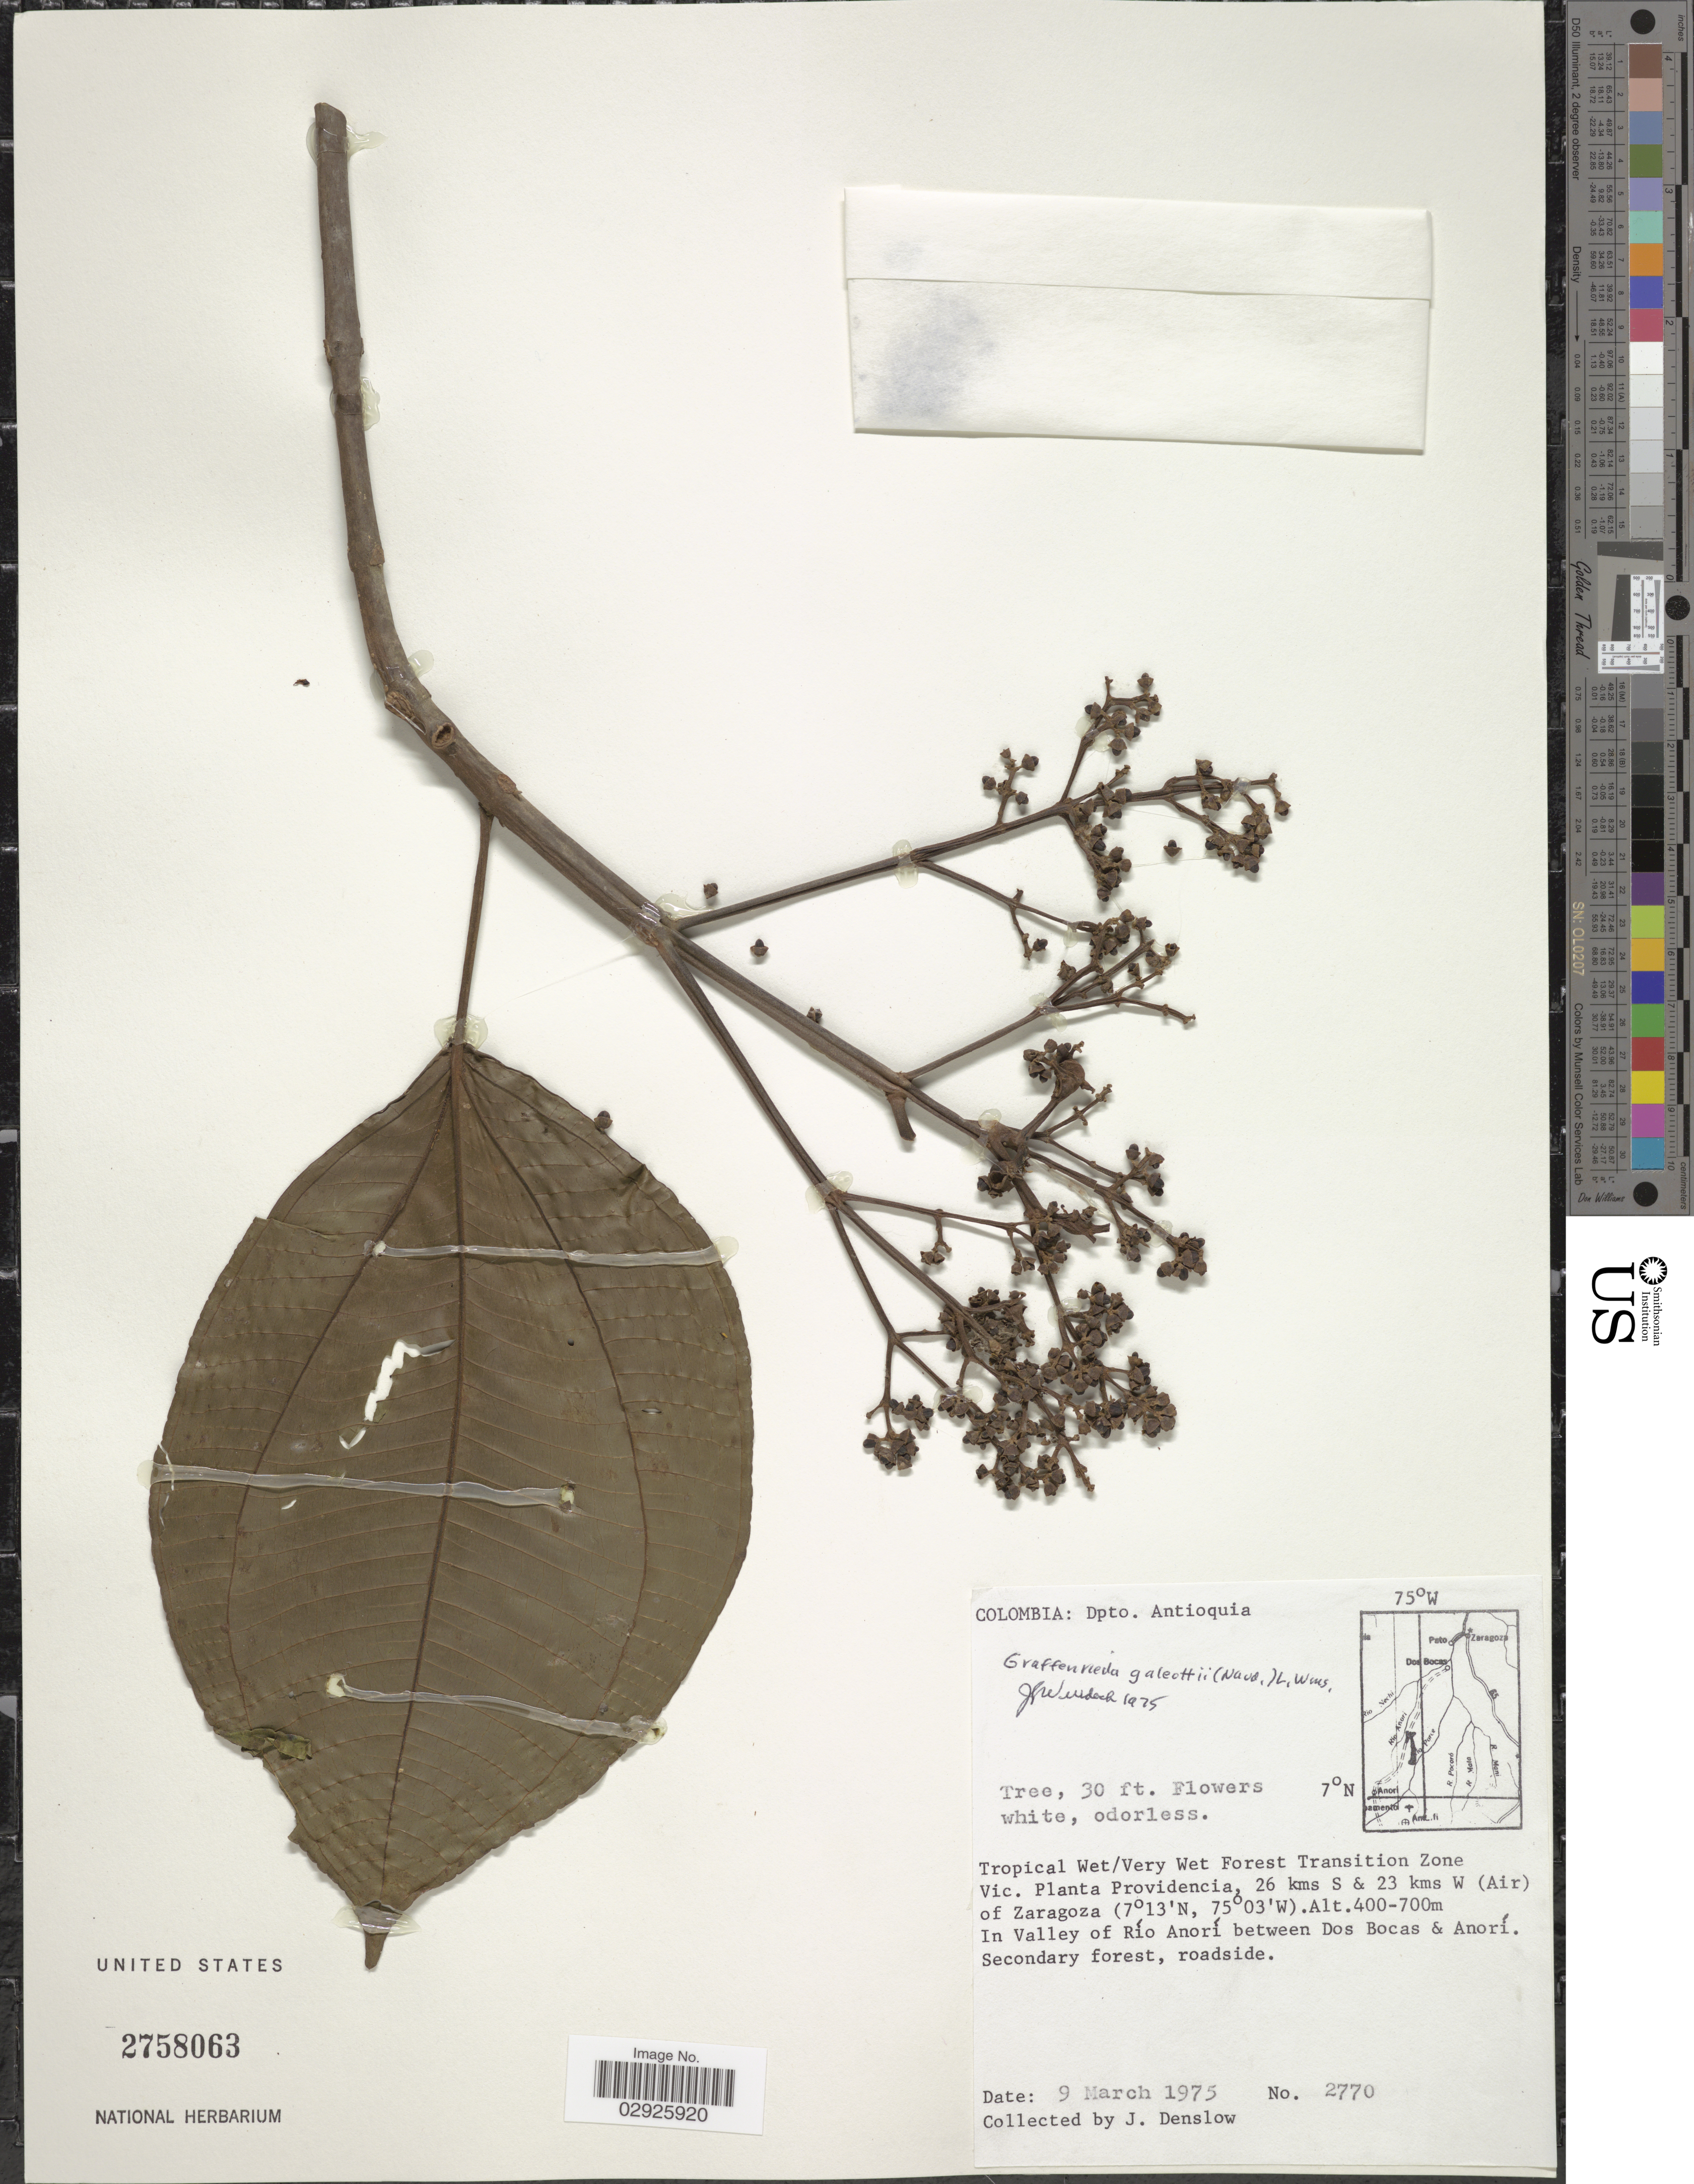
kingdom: Plantae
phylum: Tracheophyta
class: Magnoliopsida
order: Myrtales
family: Melastomataceae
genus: Graffenrieda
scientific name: Graffenrieda galeottii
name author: (Naudin) L.O. Williams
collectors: J. Denslow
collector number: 2770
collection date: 1975-03-09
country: Colombia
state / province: Antioquia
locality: Dpto. Antioquia. Vic. Planta Providencia, 26 kms S & 23 kms W (Air) of Zaragoza. In valley of Río Anorí between Dos Bocas & Anorí.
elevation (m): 400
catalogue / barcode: US 2758063